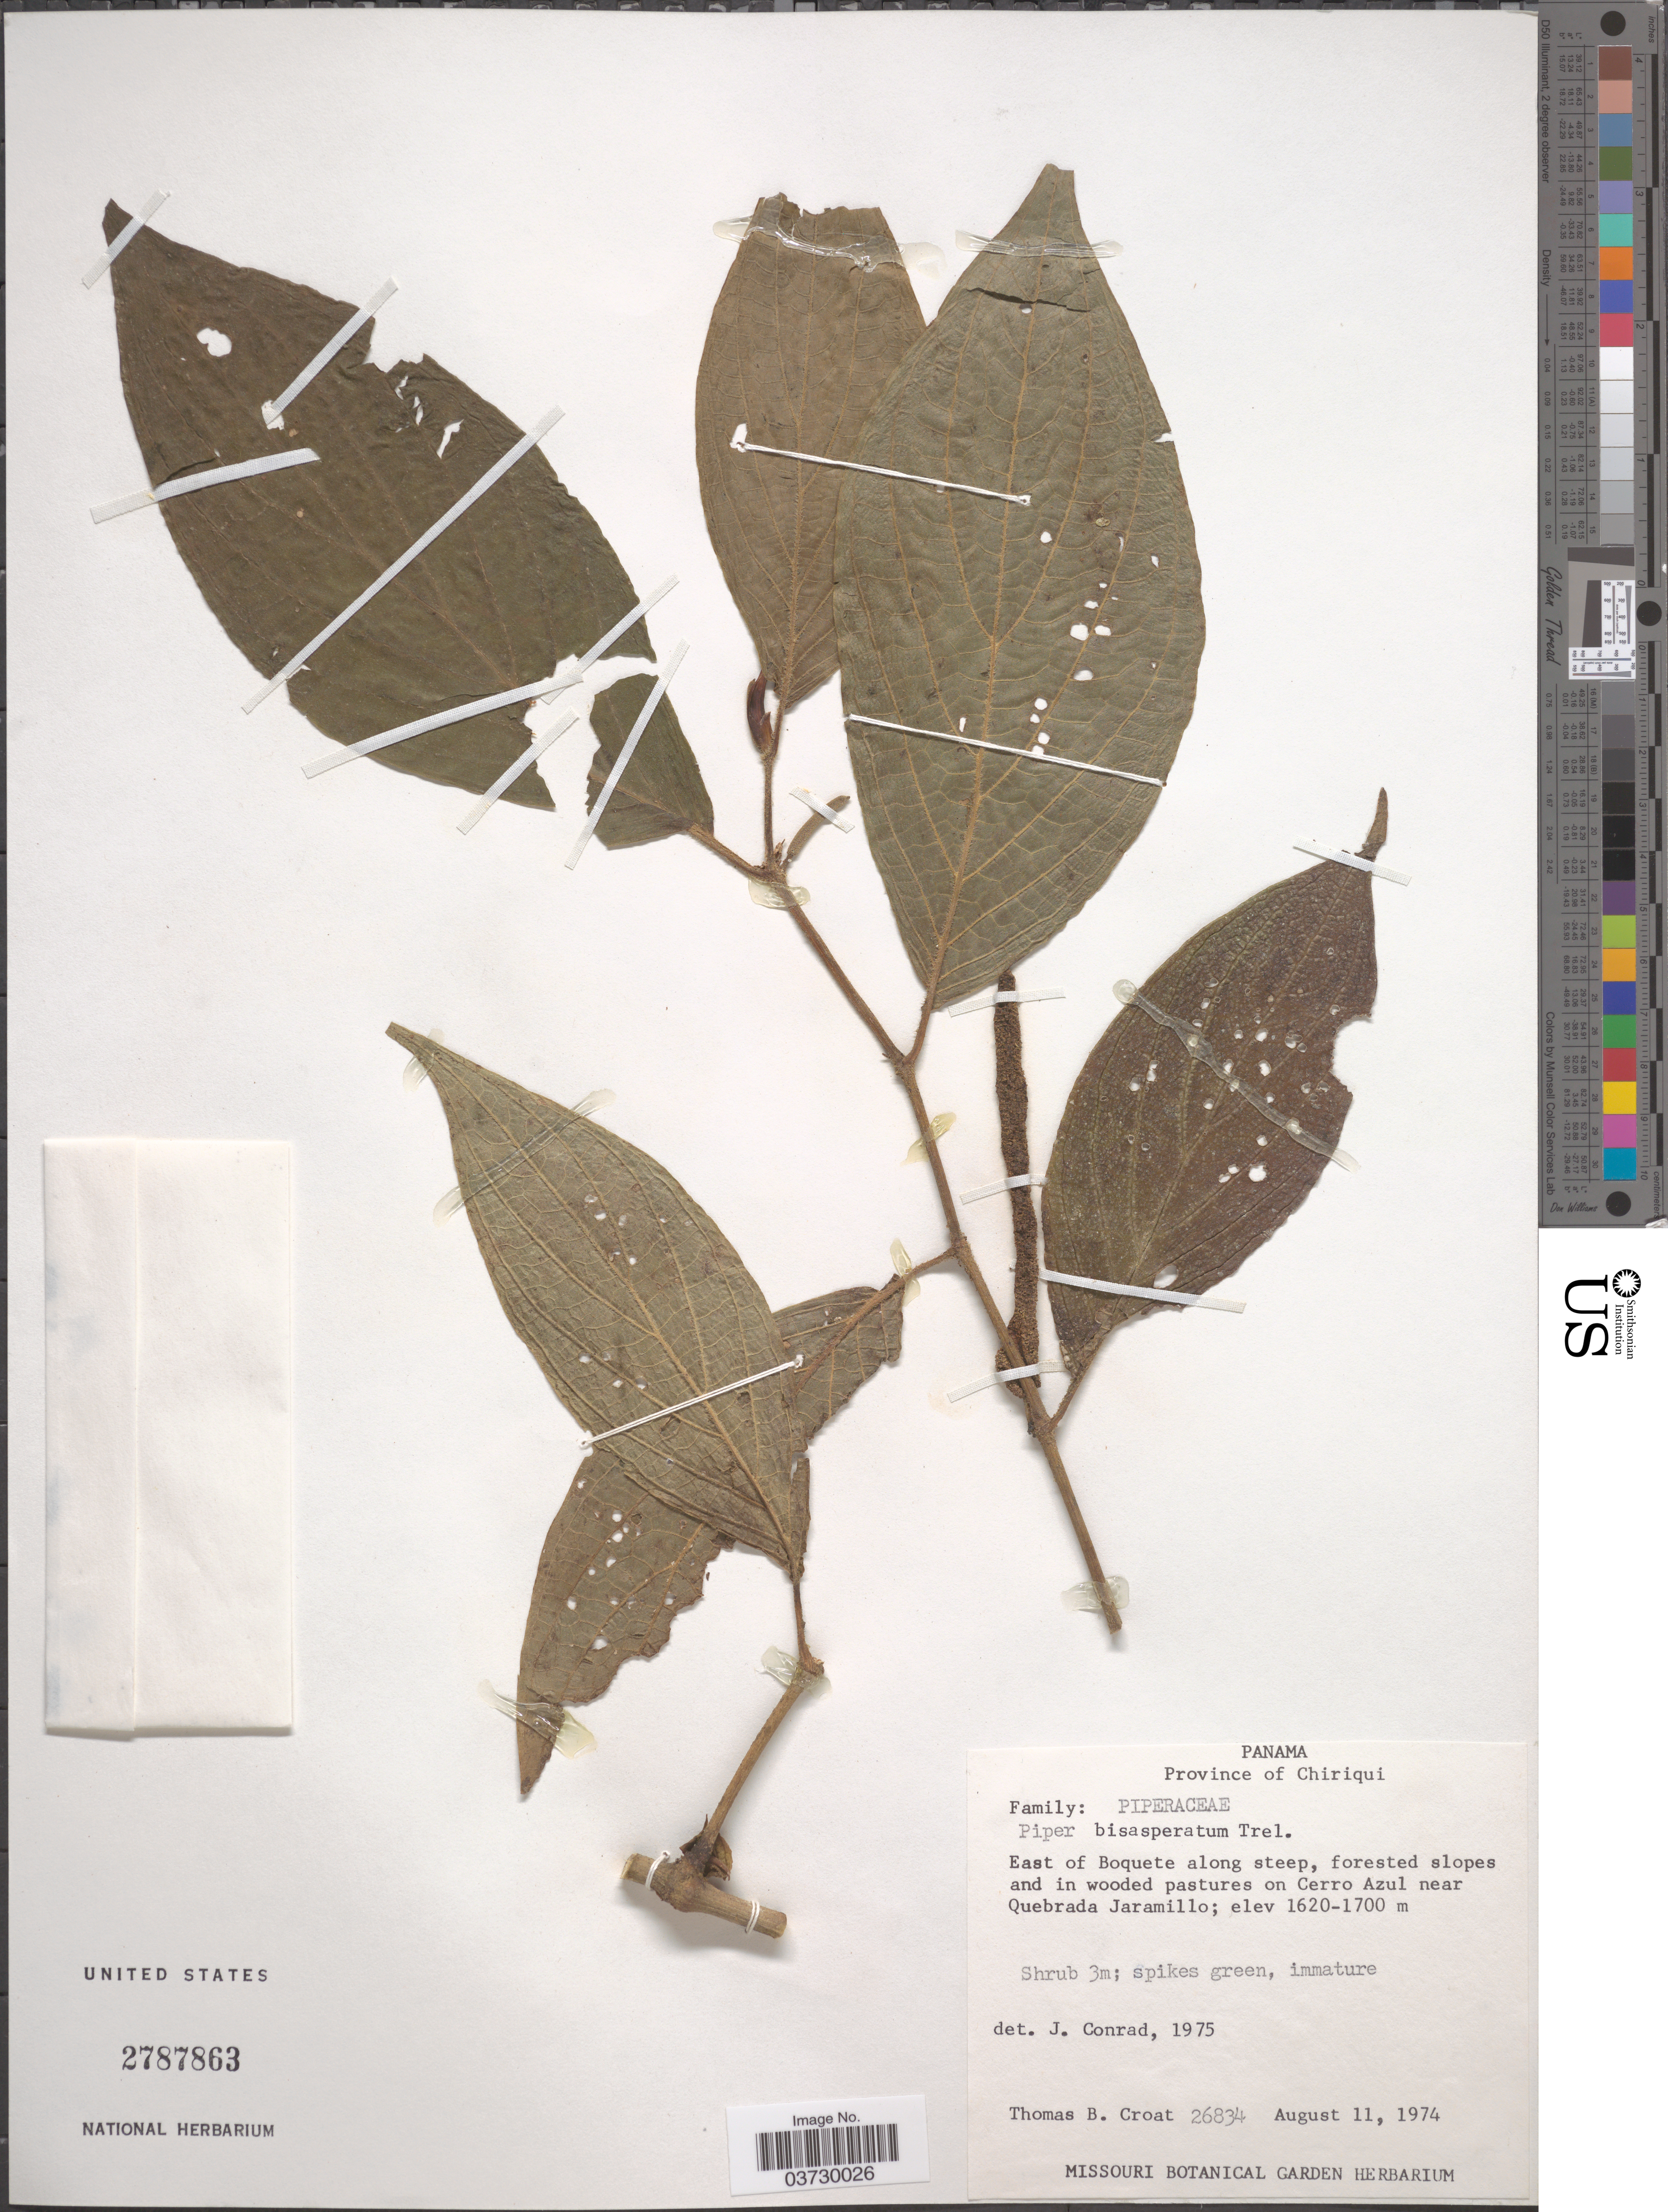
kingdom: Plantae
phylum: Tracheophyta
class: Magnoliopsida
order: Piperales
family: Piperaceae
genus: Piper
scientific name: Piper bisasperatum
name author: Trel.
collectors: T. B. Croat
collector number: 26834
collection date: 1974-08-11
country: Panama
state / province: Chiriqui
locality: East of Boquete along steep, forested slopes and in wooded pastures on Cerro Azul near Quebrada Jaramillo.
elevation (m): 1620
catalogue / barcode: US 2787863